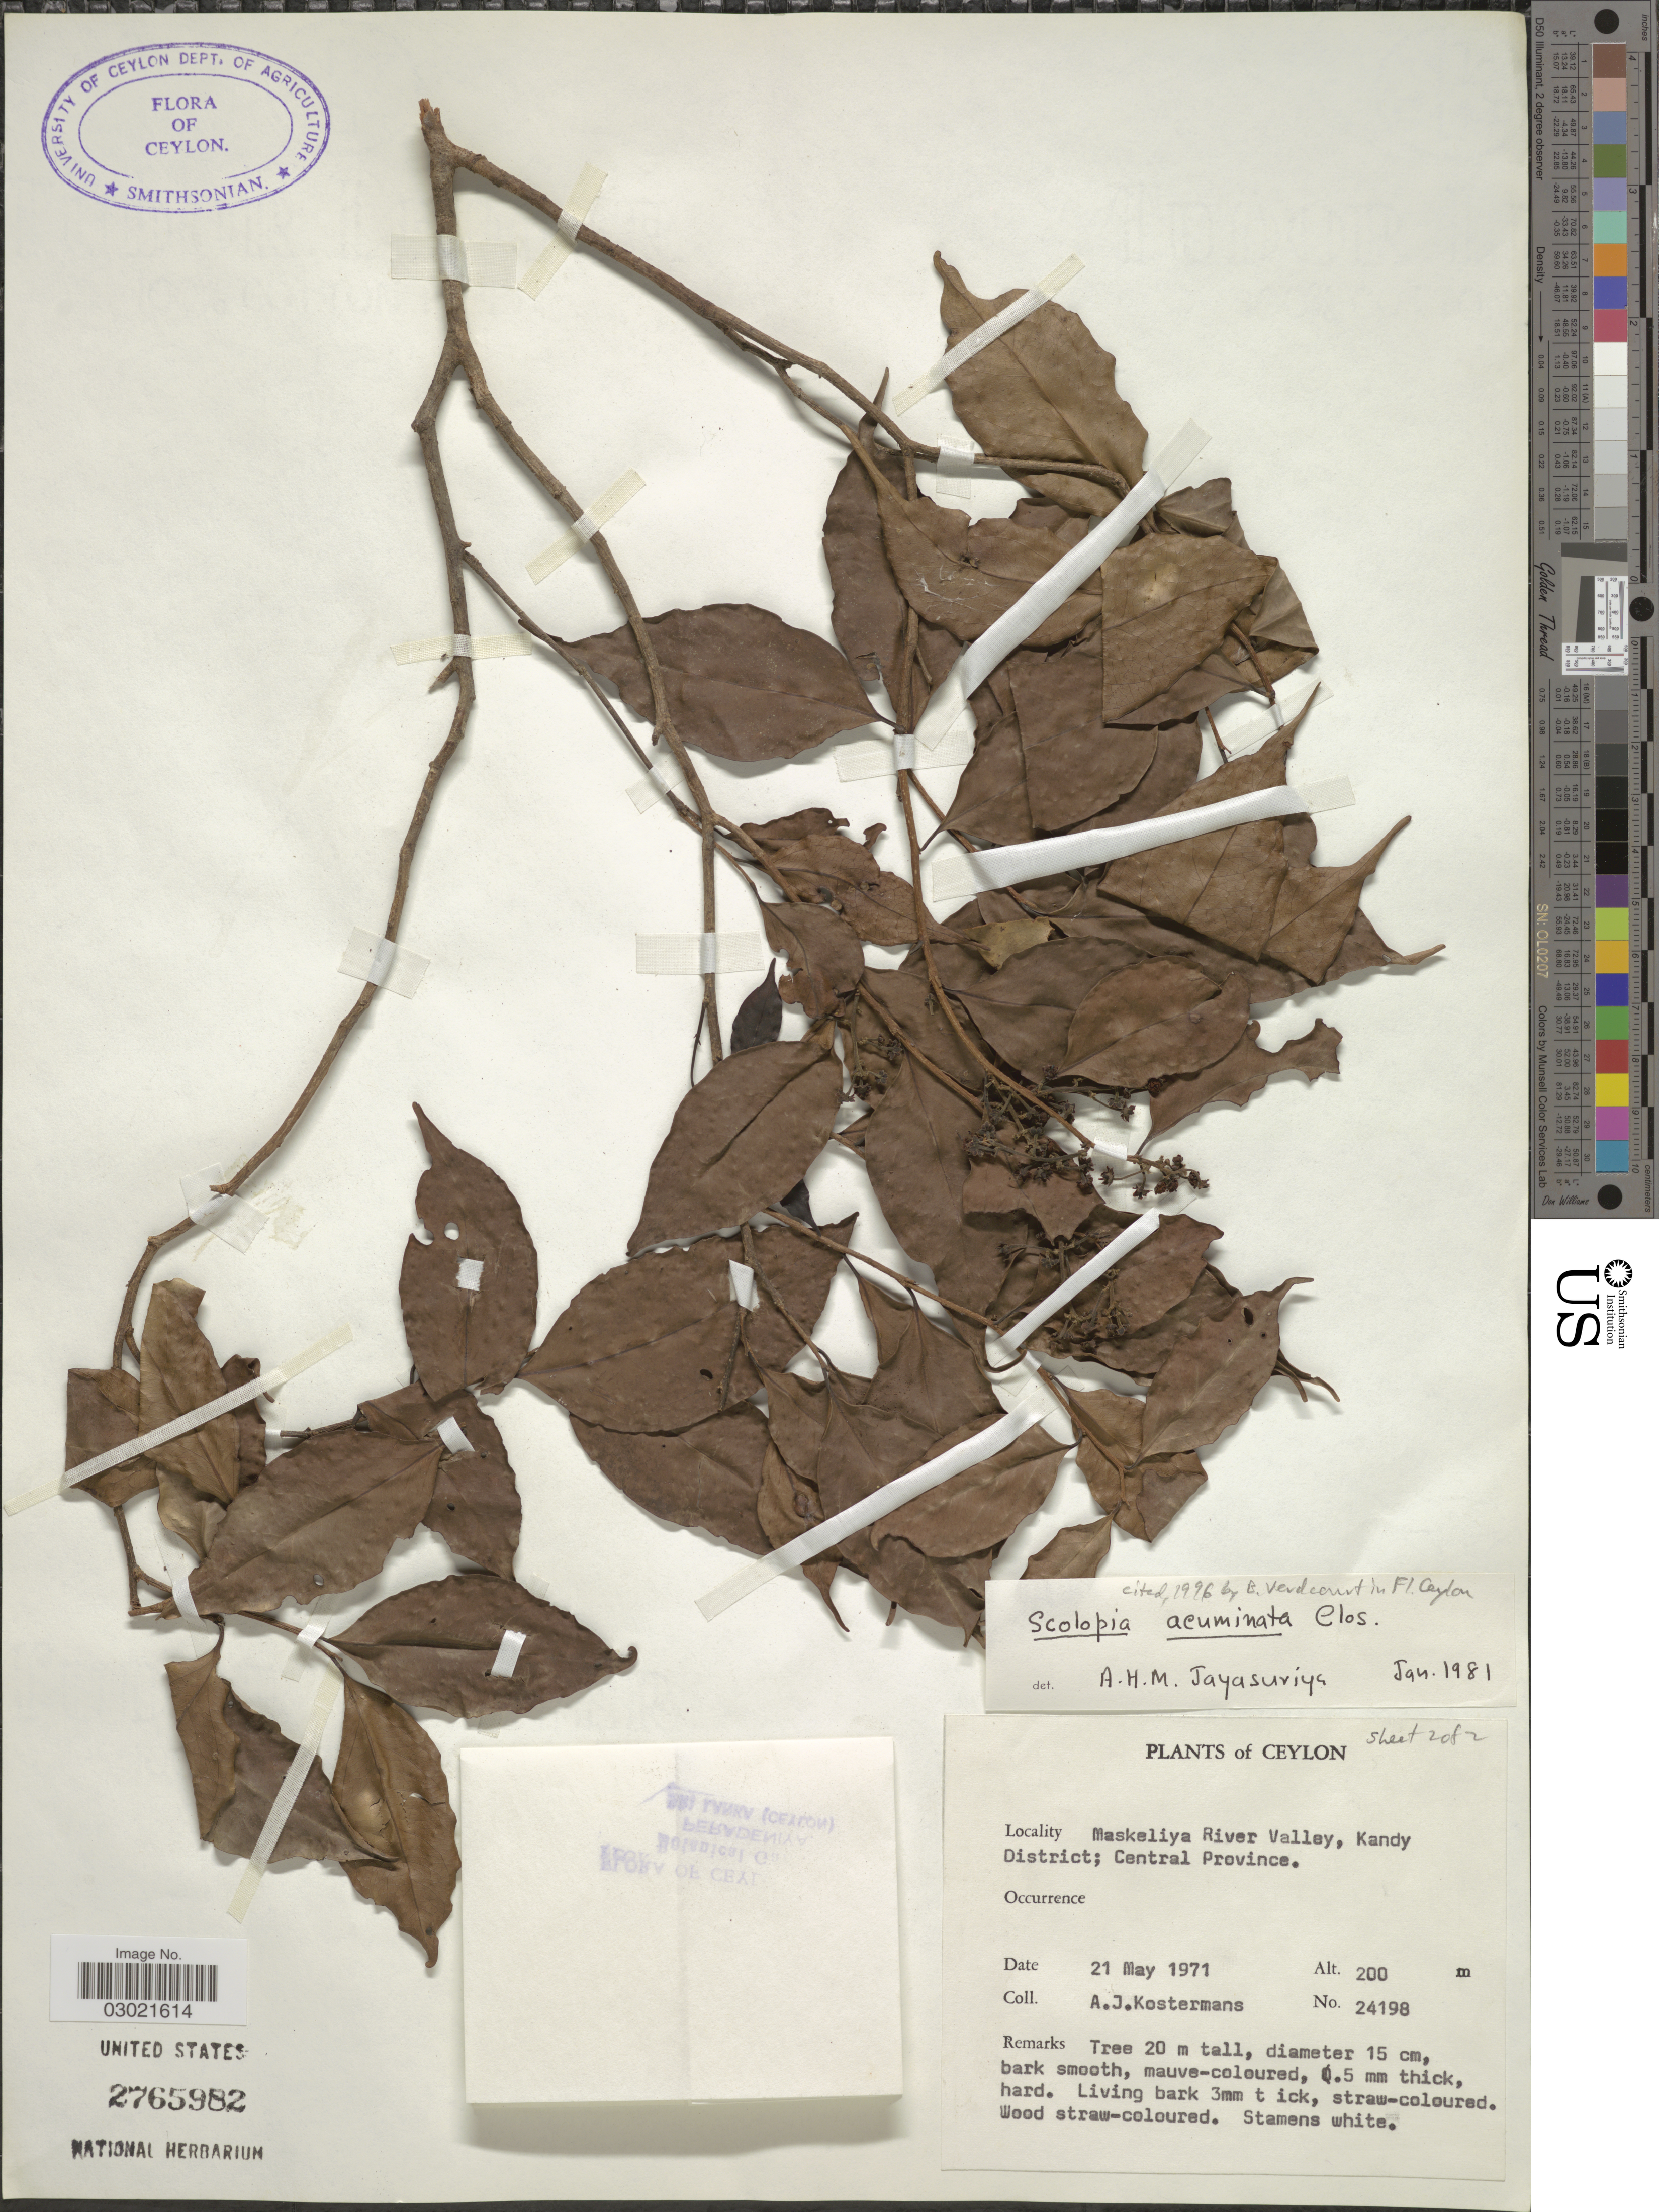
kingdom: Plantae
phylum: Tracheophyta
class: Magnoliopsida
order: Malpighiales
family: Salicaceae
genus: Scolopia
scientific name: Scolopia acuminata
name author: Clos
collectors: A. J. G. Kostermans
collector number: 24198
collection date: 1971-05-21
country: Sri Lanka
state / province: Central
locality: Ceylon. Maskeliya River Valley, Kandy District; Central Province.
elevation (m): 200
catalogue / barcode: US 2765982